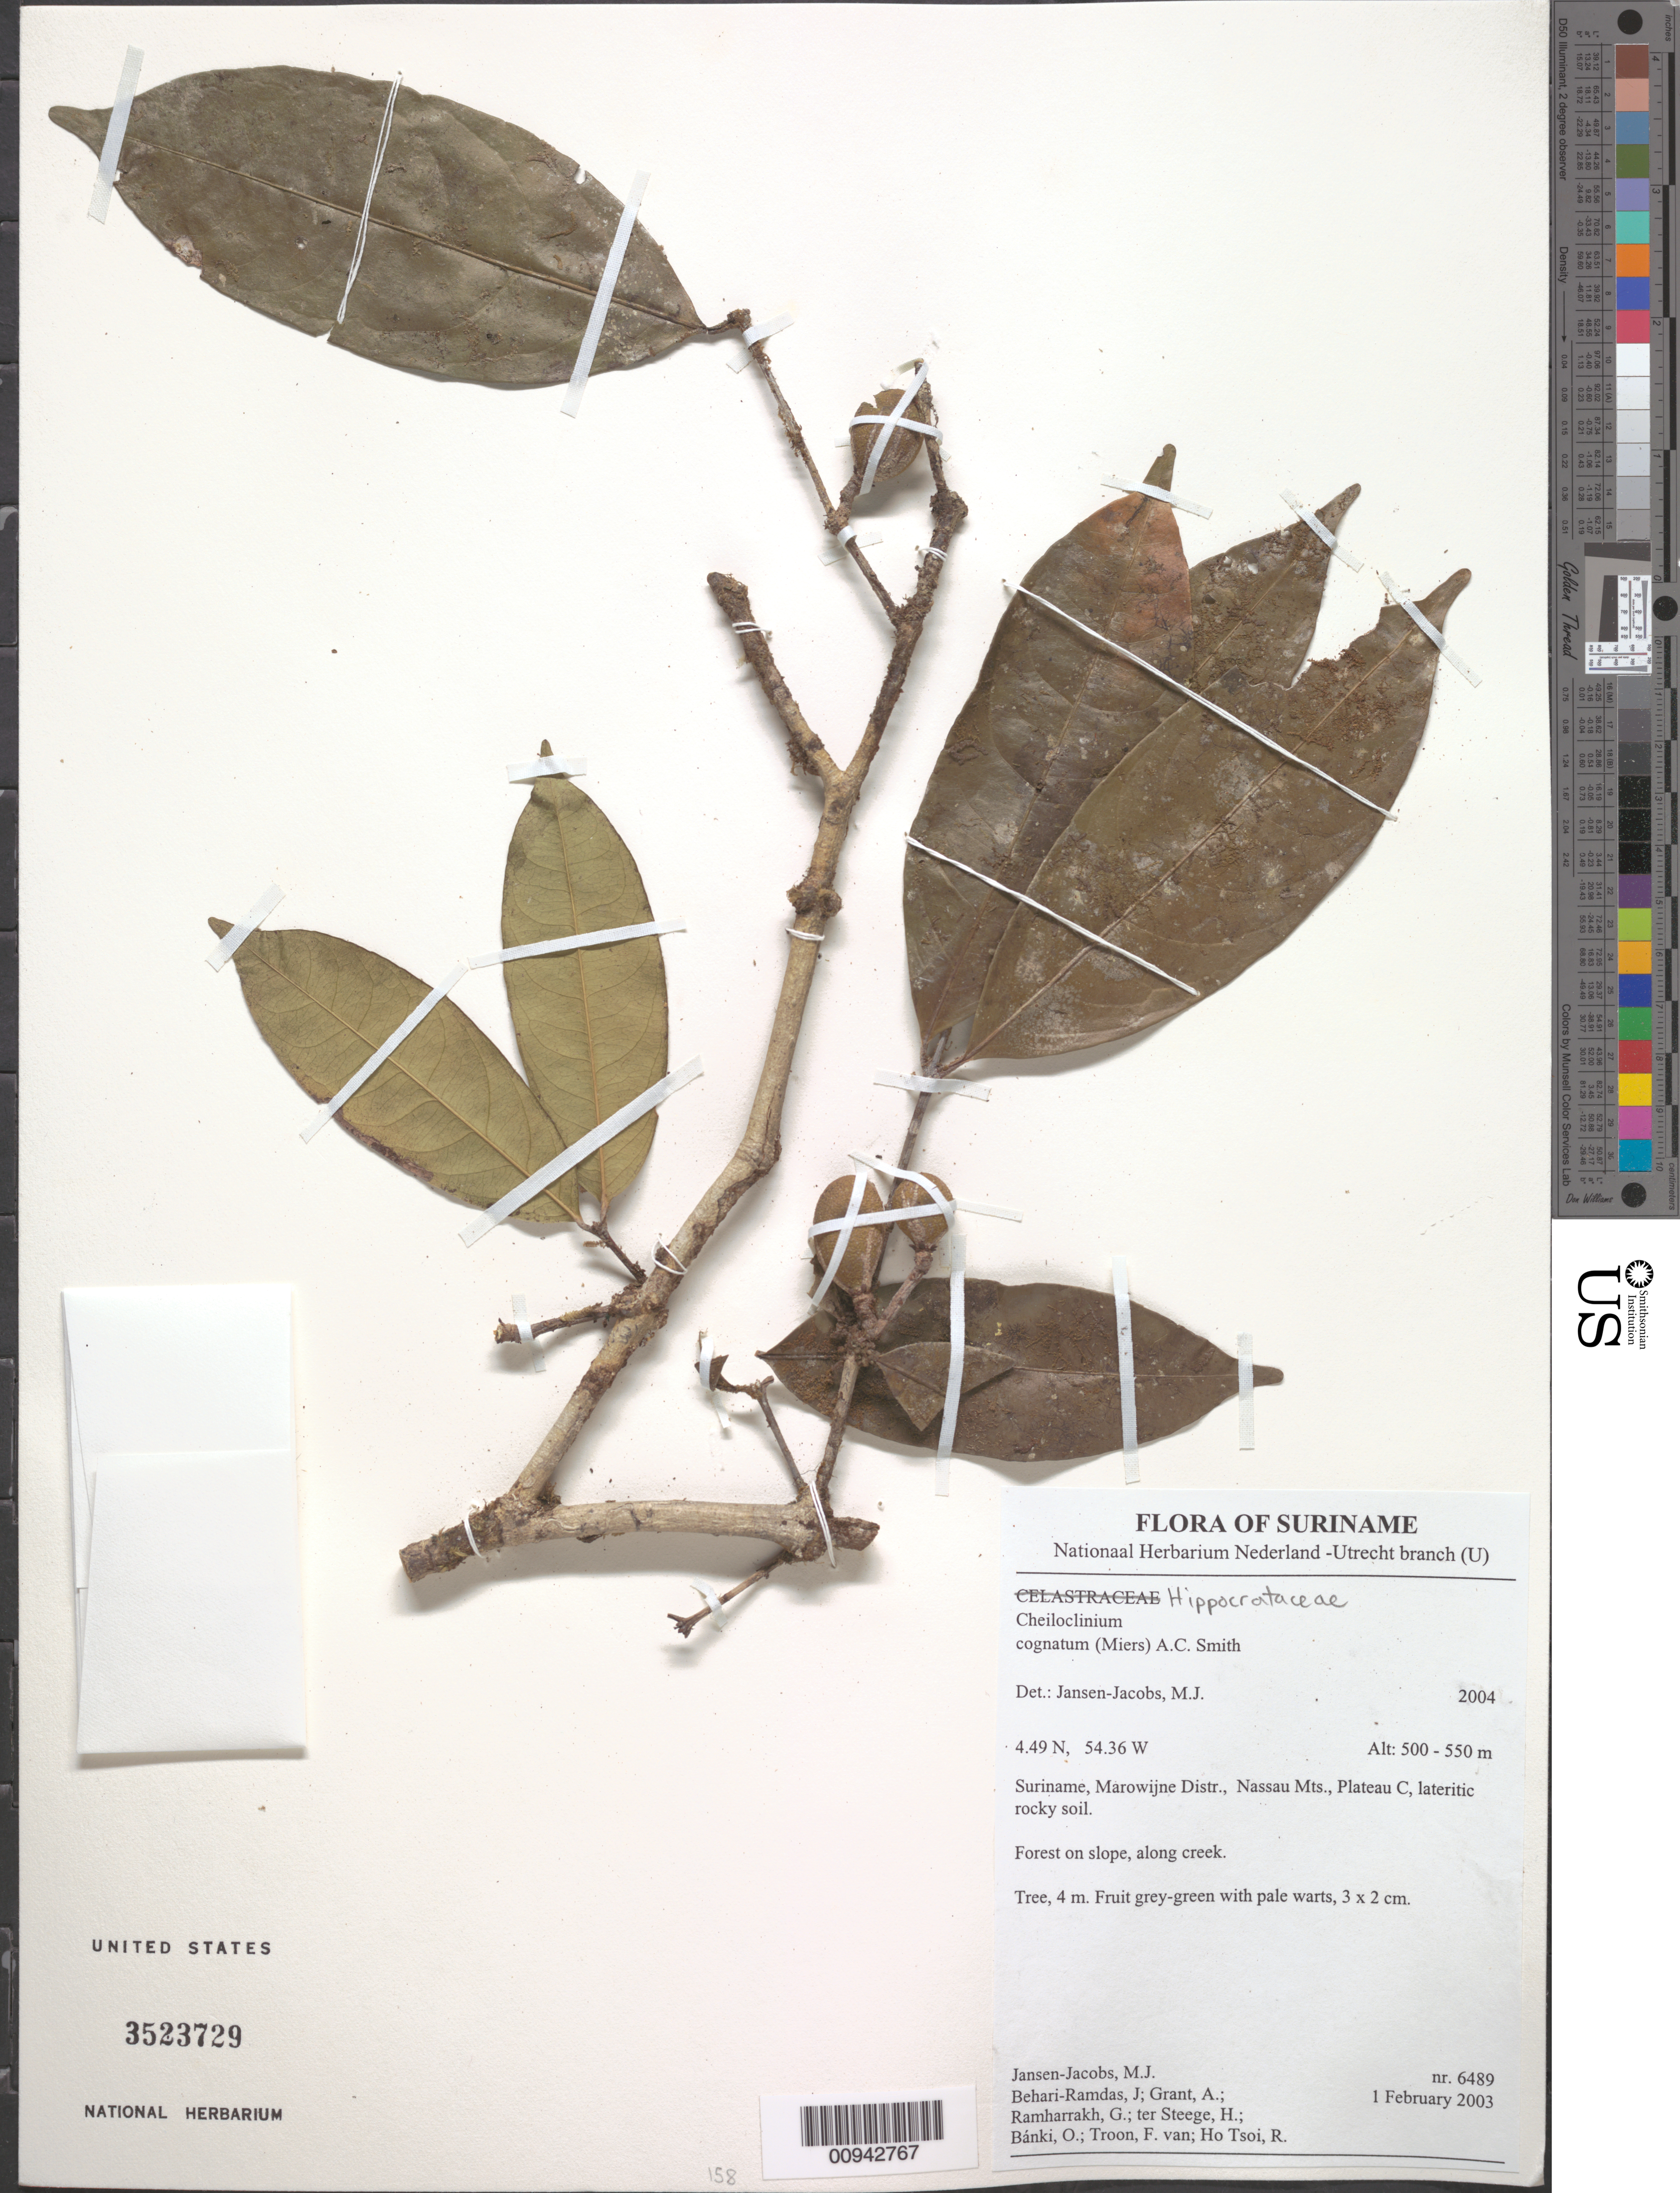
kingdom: Plantae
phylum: Tracheophyta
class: Magnoliopsida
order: Celastrales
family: Celastraceae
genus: Cheiloclinium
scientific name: Cheiloclinium cognatum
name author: (Miers) A.C. Sm.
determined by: Jansen-Jacobs, M. J., (U), Nationaal Herbarium Nederland, Utrecht University branch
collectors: M. J. Jansen-Jacobs, J. Behari-Ramdas, A. Grant, G. Ramharrakh, H. ter Steege, O. Bánki, F. Van Troon & R. Ho Tsoi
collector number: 6489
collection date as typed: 1-Feb-03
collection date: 2003-02-01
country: Suriname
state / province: Marowijne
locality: Nassau Mts., Plateau C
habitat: Lateritic rocky soil. Forest on slope, along creek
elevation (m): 500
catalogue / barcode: US 3523729